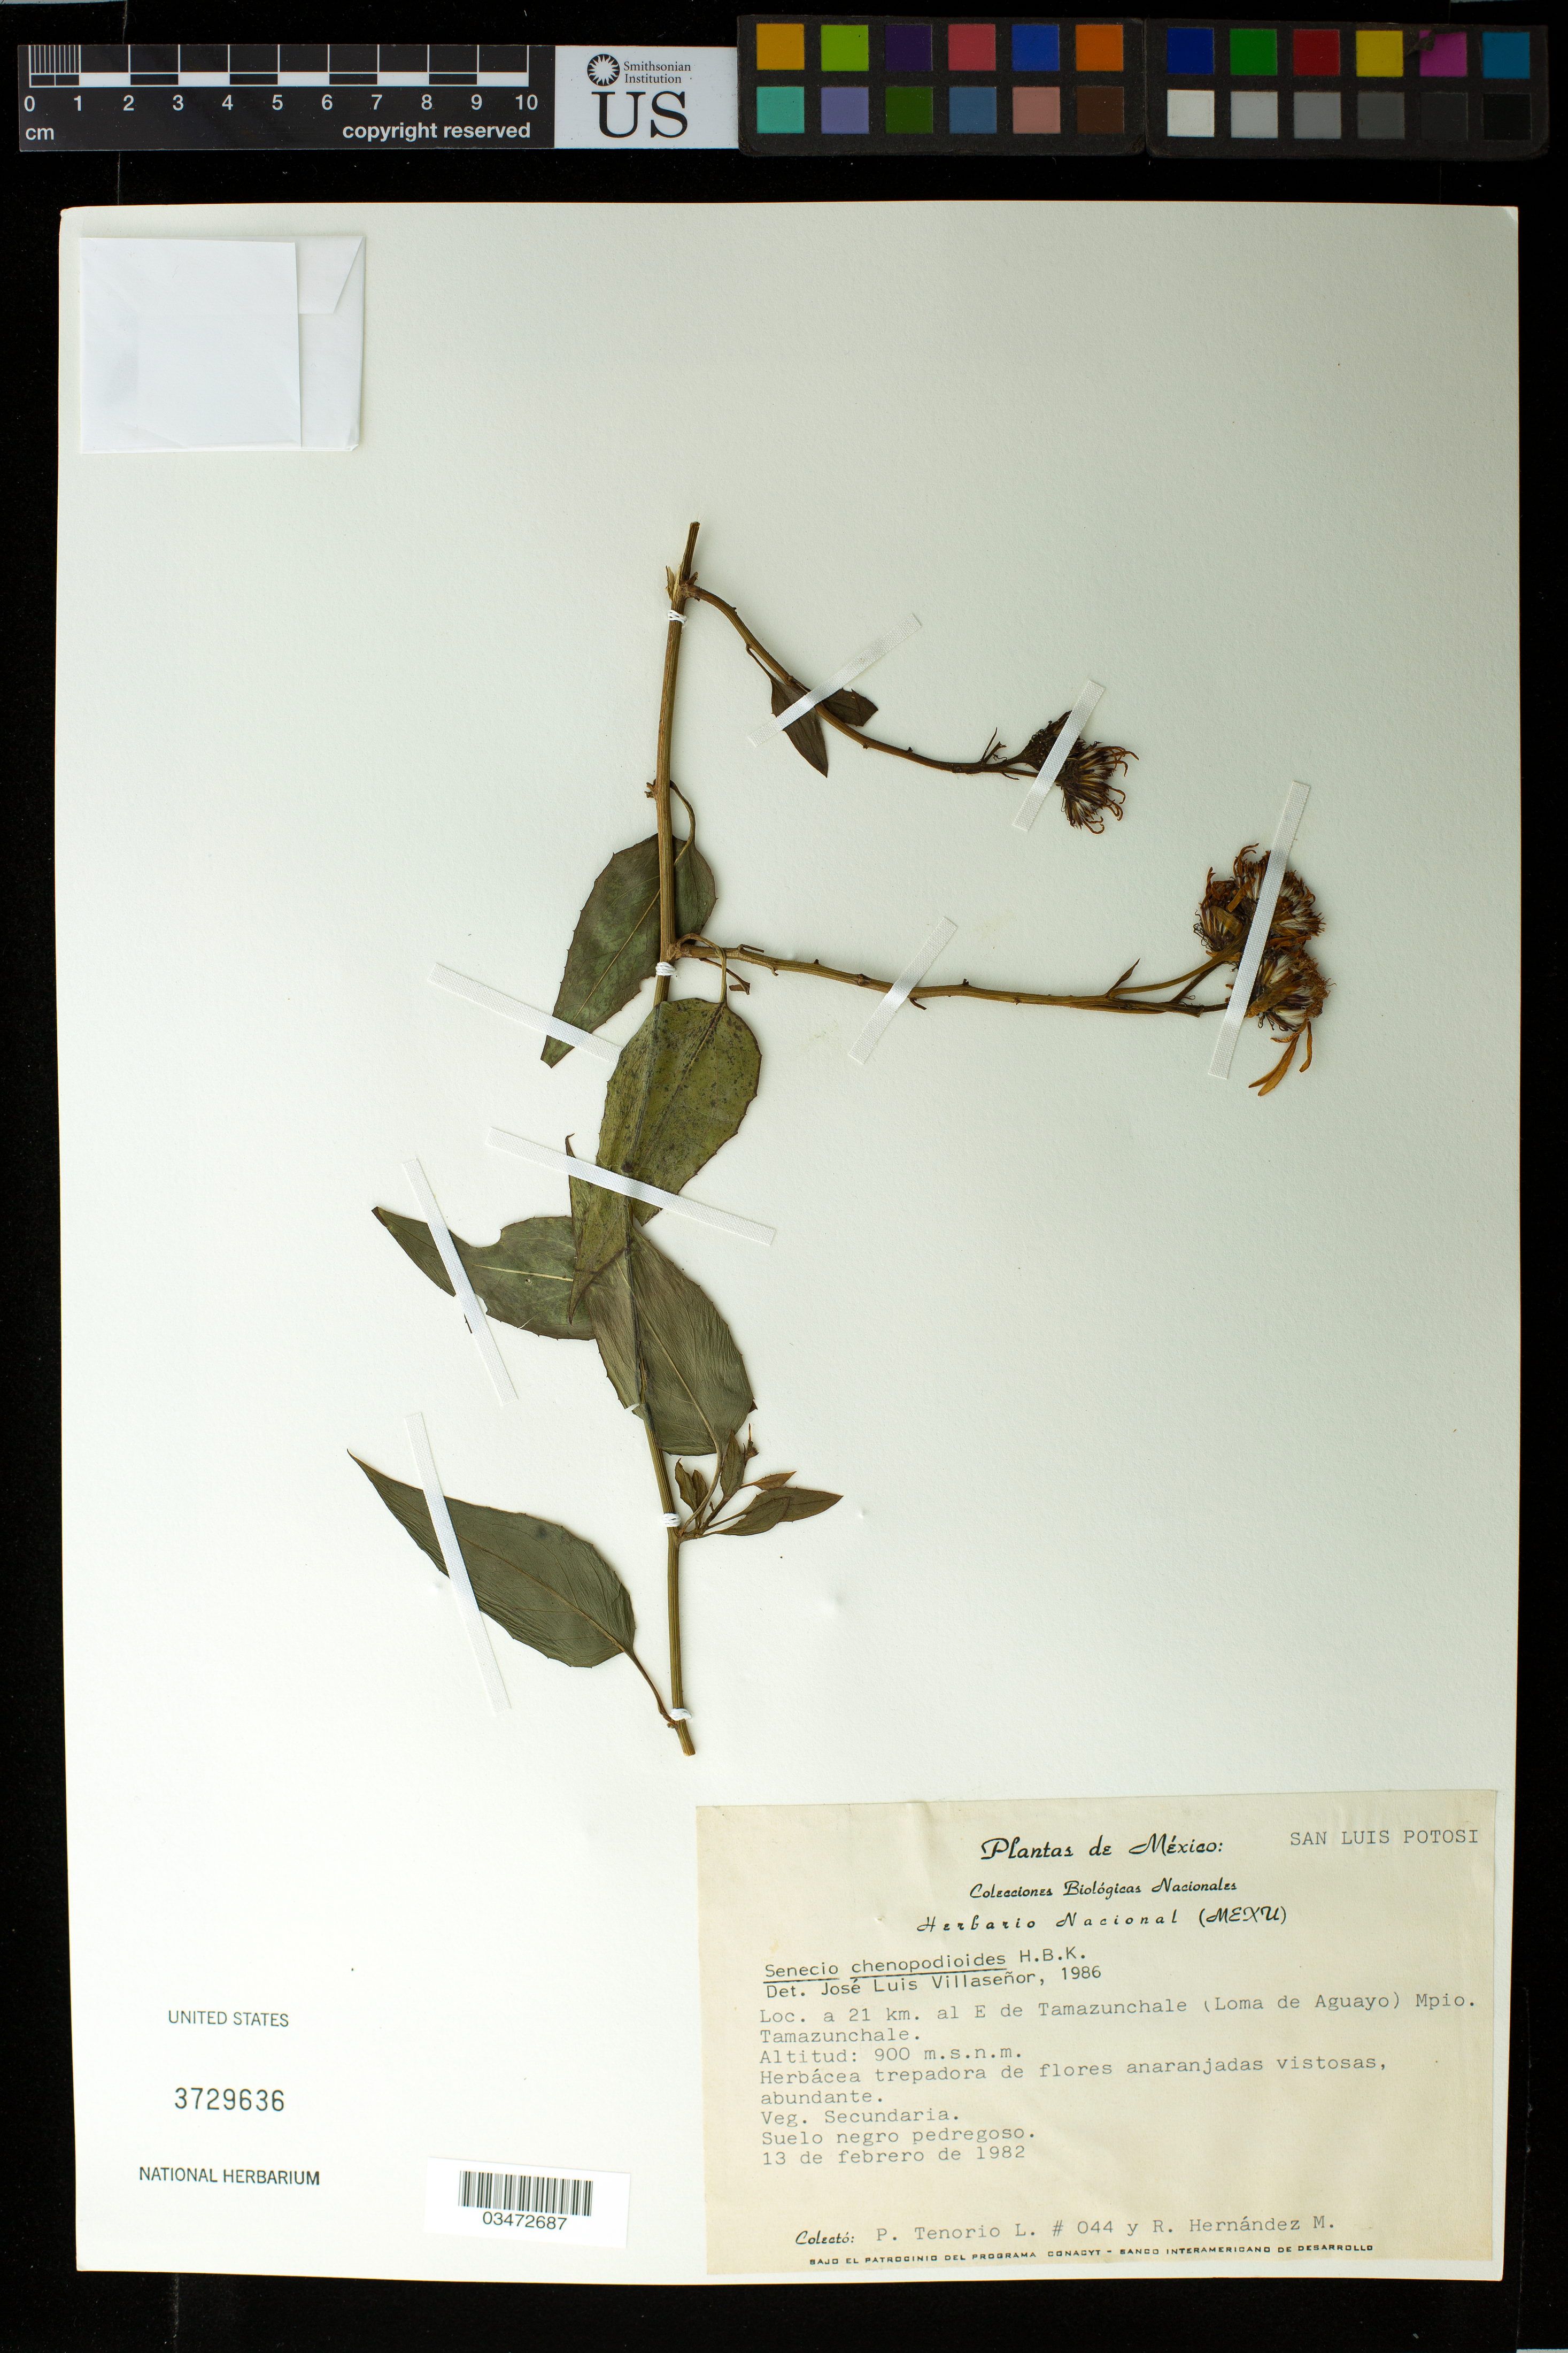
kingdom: Plantae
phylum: Tracheophyta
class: Magnoliopsida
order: Asterales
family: Asteraceae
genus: Pseudogynoxys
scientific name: Pseudogynoxys chenopodioides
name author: (Kunth) Cabrera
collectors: P. Tenorio L. & R. Hernandez M.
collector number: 044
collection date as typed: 13 Feb 1982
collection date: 1982-02-13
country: Mexico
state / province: San Luis Potosí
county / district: Tamazunchale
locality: E of Tamazunchale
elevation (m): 900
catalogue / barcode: US 3729636